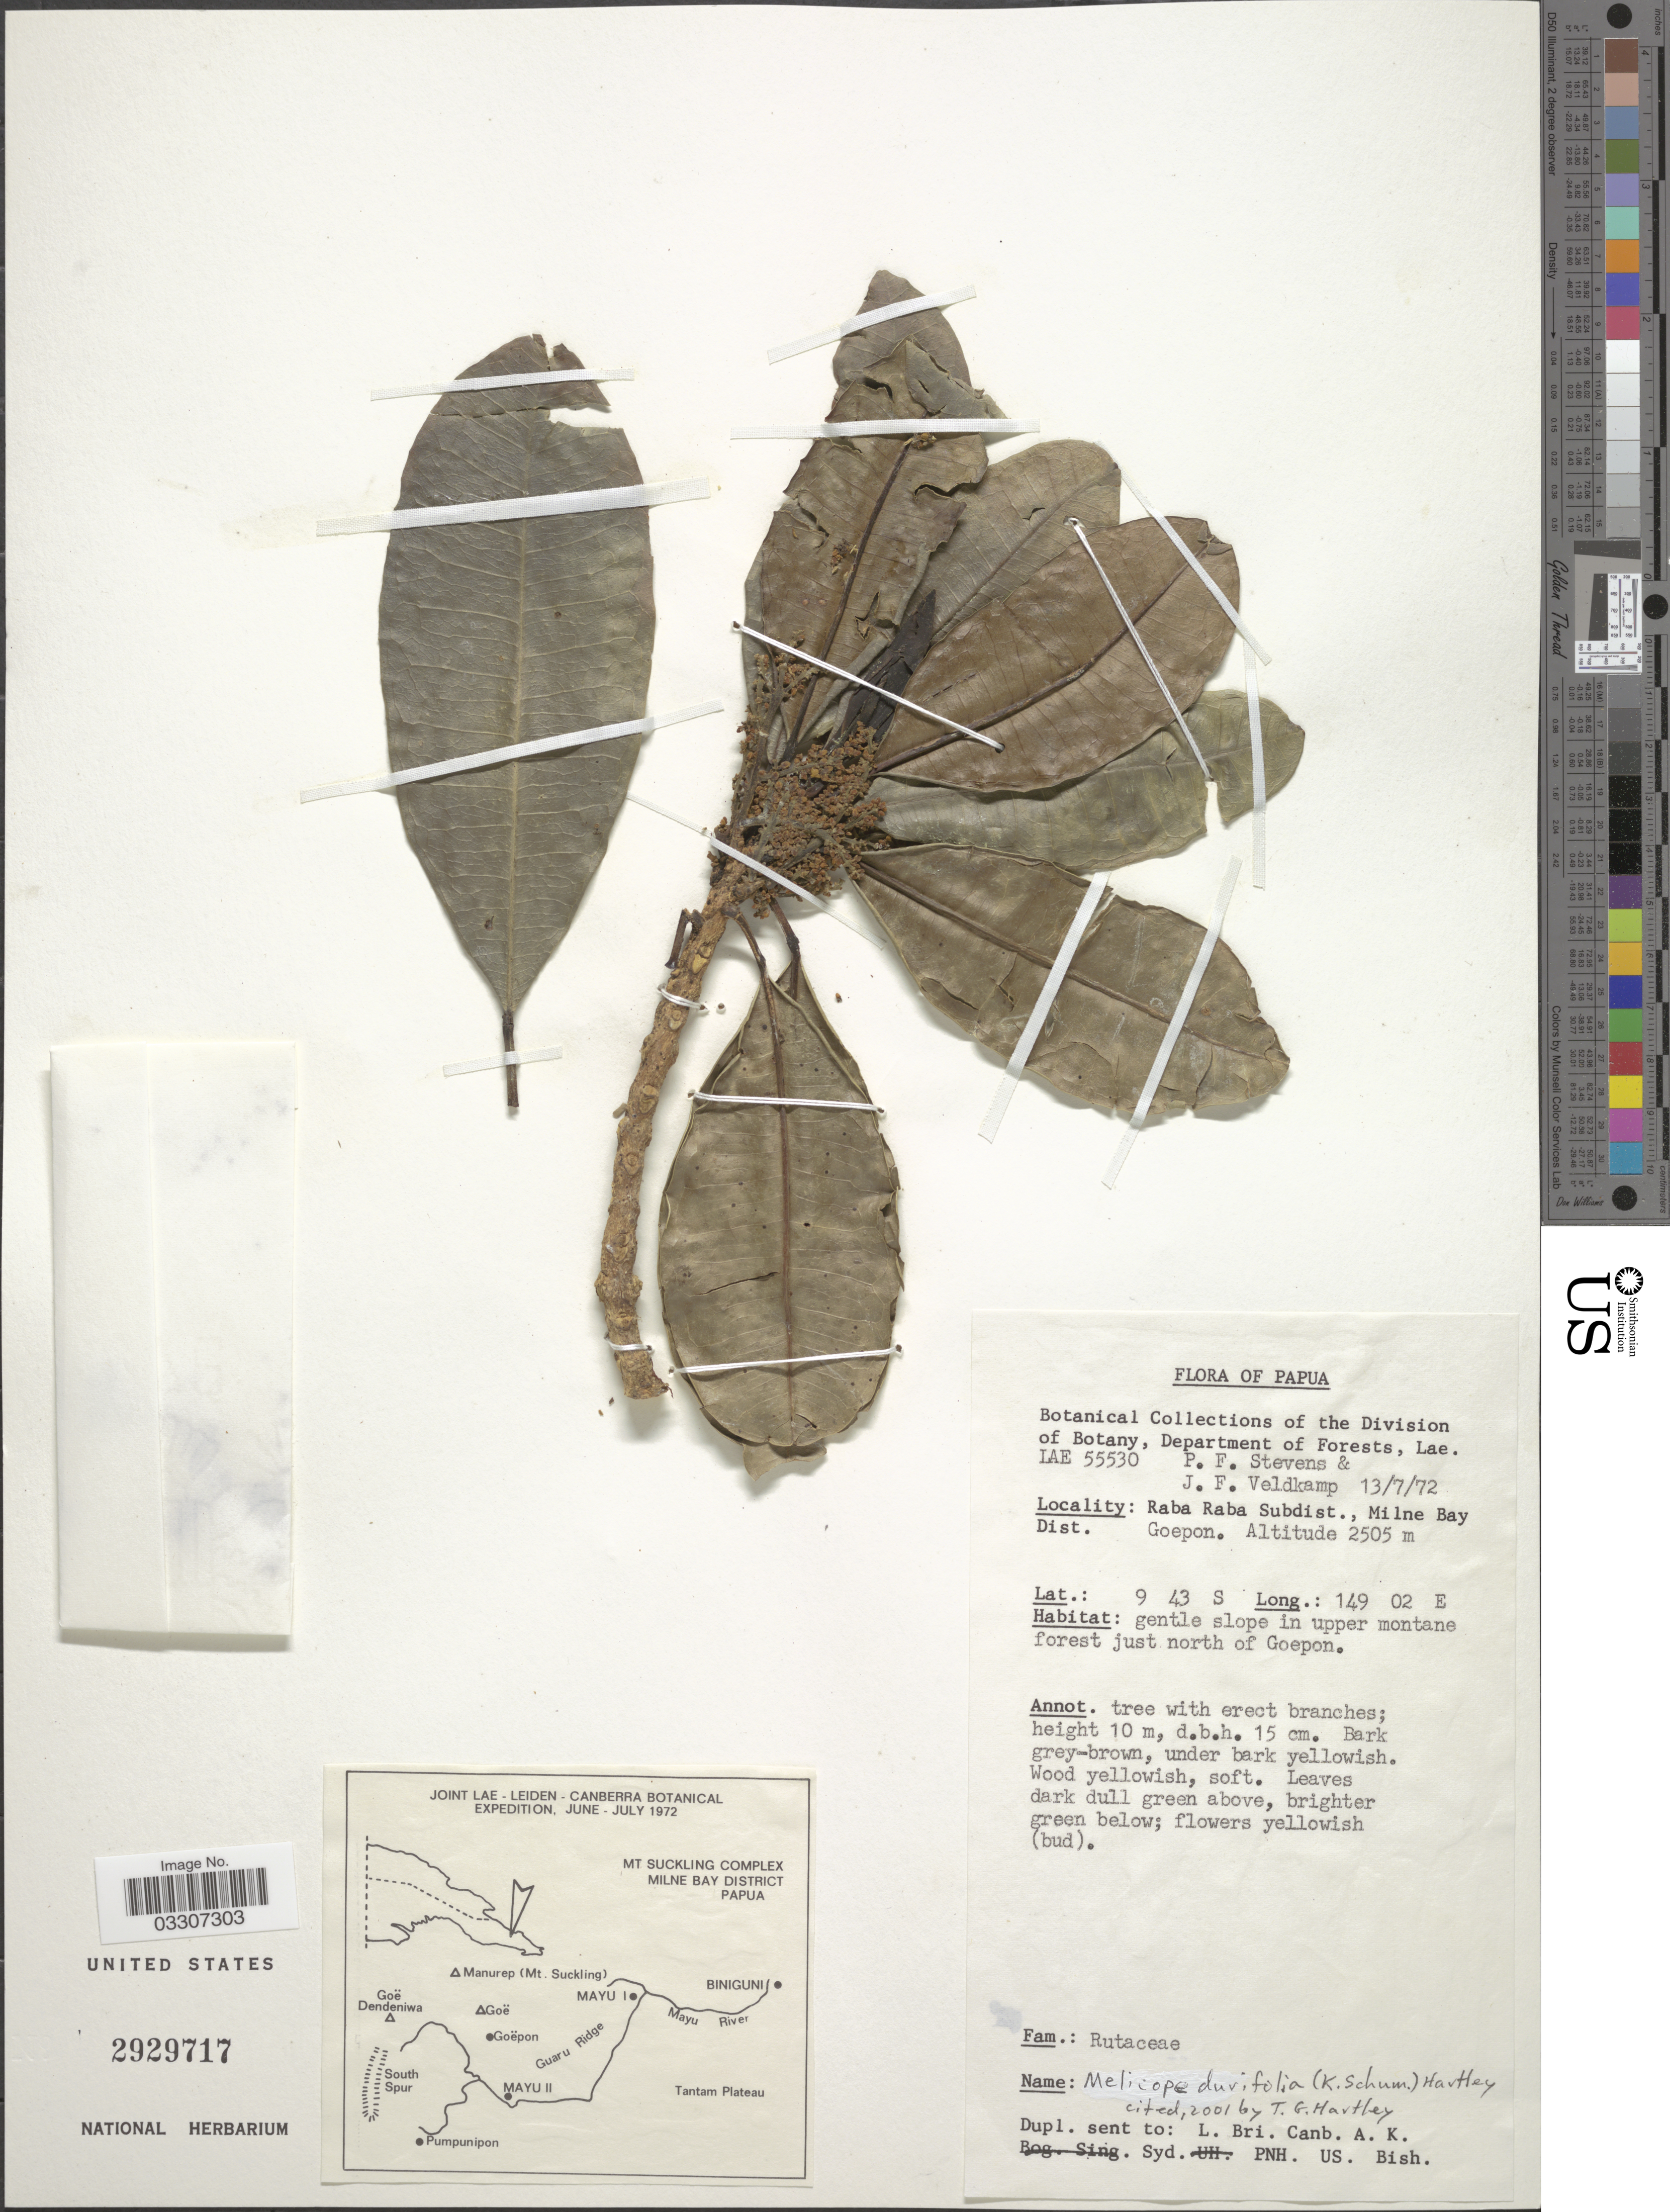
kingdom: Plantae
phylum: Tracheophyta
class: Magnoliopsida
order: Sapindales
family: Rutaceae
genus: Melicope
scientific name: Melicope durifolia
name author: (K. Schum.) T.G. Hartley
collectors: P. F. Stevens & J. F. Veldkamp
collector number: LAE 55530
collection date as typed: Transcribed d/m/y: 13/7/72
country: Papua New Guinea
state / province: Milne Bay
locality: Papua. Raba Raba Subdist., Milne Bay Dist. Goepon. Forest just north of Goepon.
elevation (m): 2505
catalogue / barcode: US 2929717